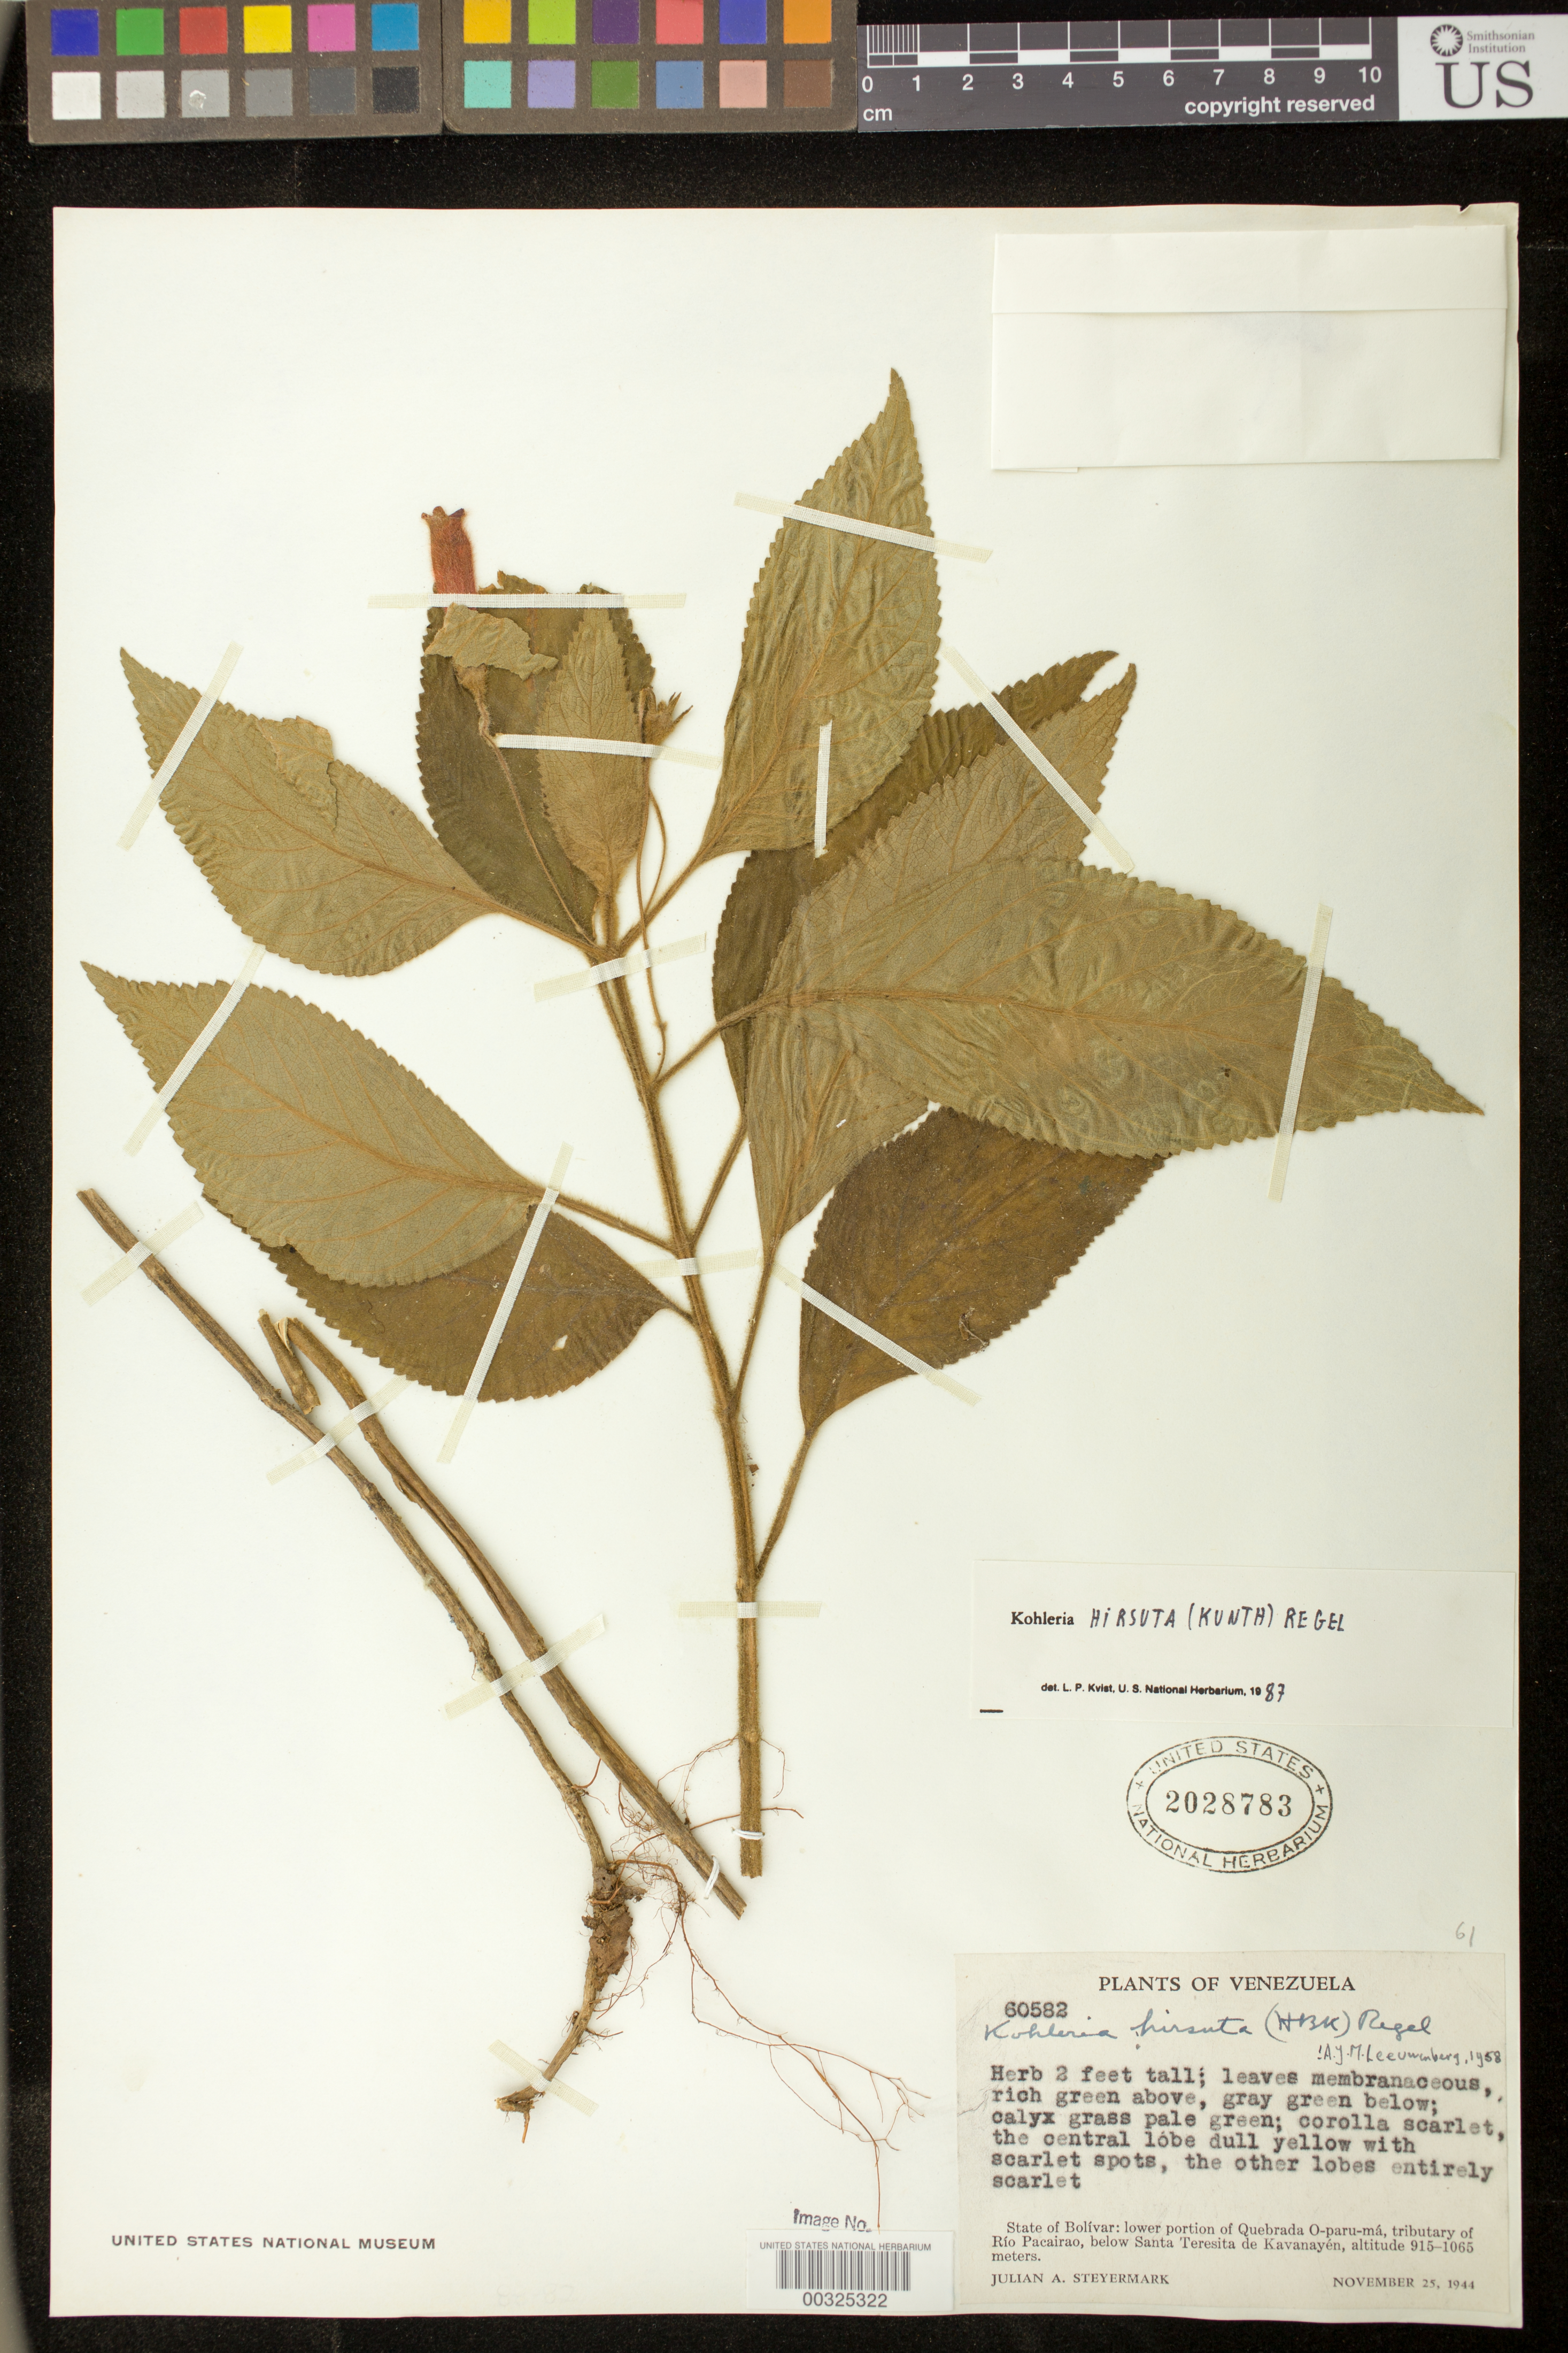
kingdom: Plantae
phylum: Tracheophyta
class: Magnoliopsida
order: Lamiales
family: Gesneriaceae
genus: Kohleria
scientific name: Kohleria hirsuta var. hirsuta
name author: (Kunth) Regel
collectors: J. Steyermark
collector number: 60582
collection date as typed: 25 Nov 1944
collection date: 1944-11-25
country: Venezuela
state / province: Bolívar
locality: Lower portion of Quebrada O-paru-ma, tributary of Rio pacairao, below Santa Teresita de Kavanayen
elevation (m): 915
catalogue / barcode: US 2028783